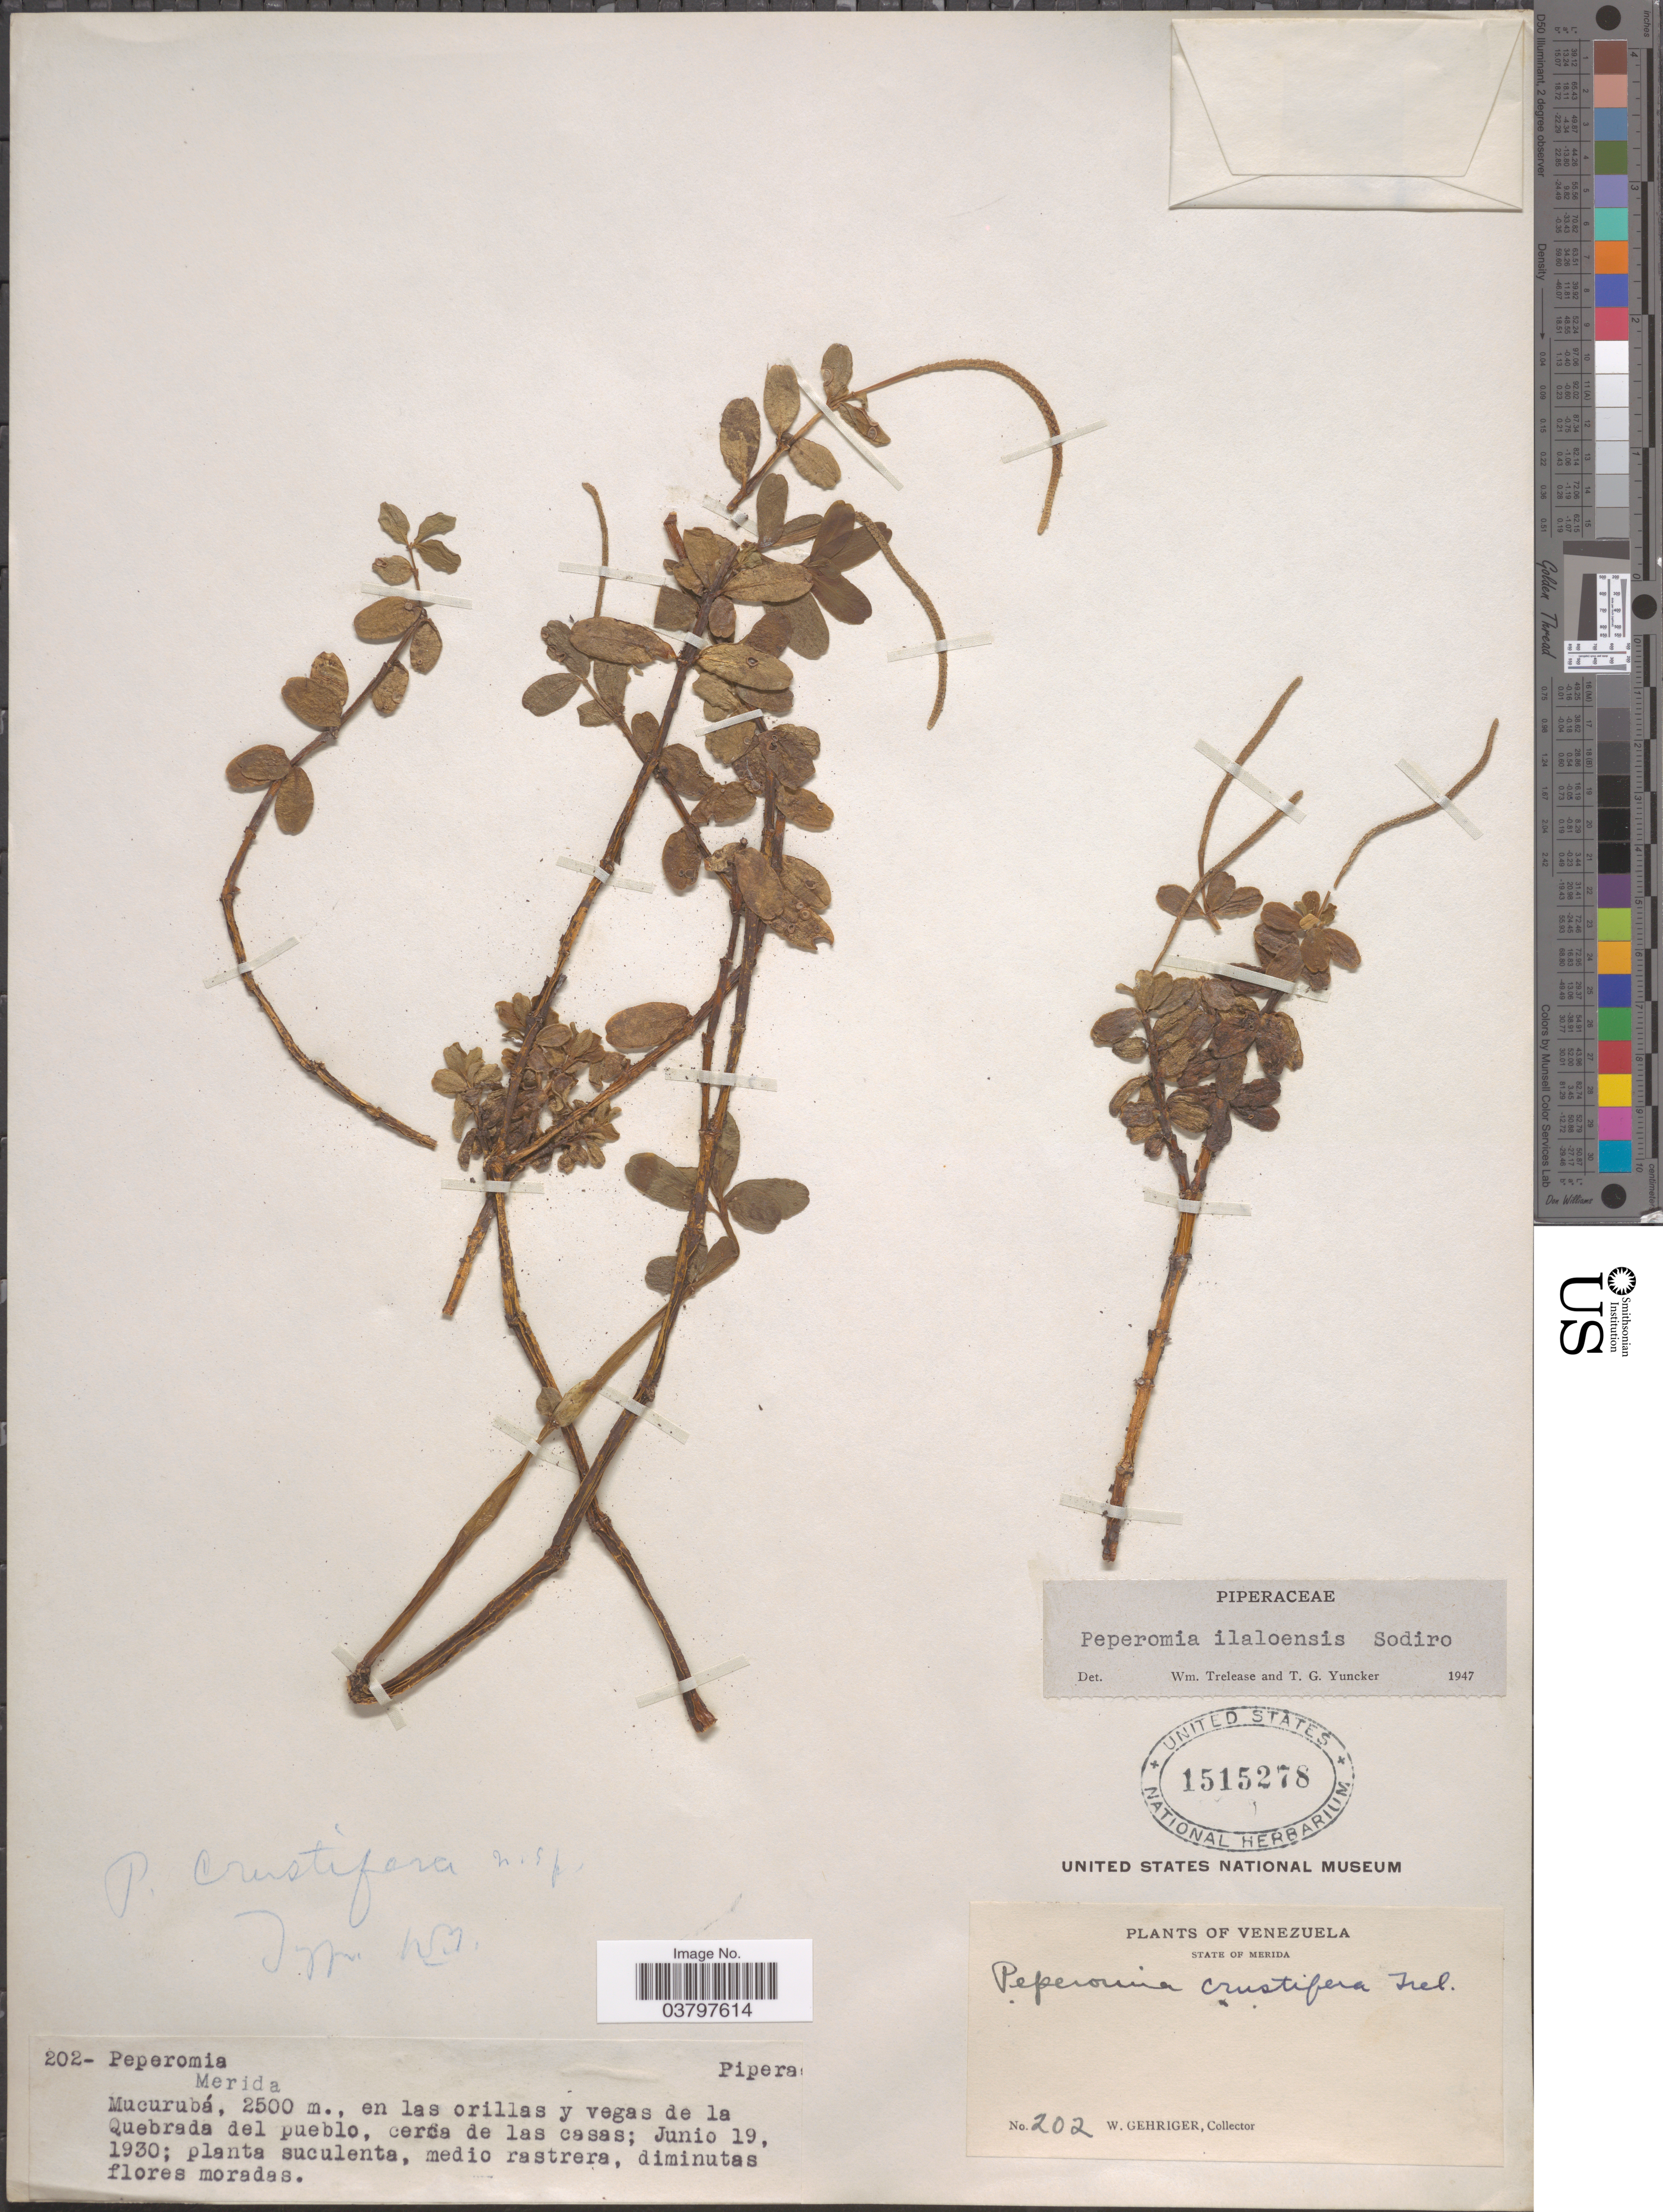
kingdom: Plantae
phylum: Tracheophyta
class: Magnoliopsida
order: Piperales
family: Piperaceae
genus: Peperomia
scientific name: Peperomia ilaloensis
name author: Sodiro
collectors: W. Gehriger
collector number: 202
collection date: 1930-06-19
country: Venezuela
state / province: Merida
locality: Mucurubá, en las orillas y vegas de la Quebrada del pueblo, cerca de las casas.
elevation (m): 2500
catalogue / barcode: US 1515278